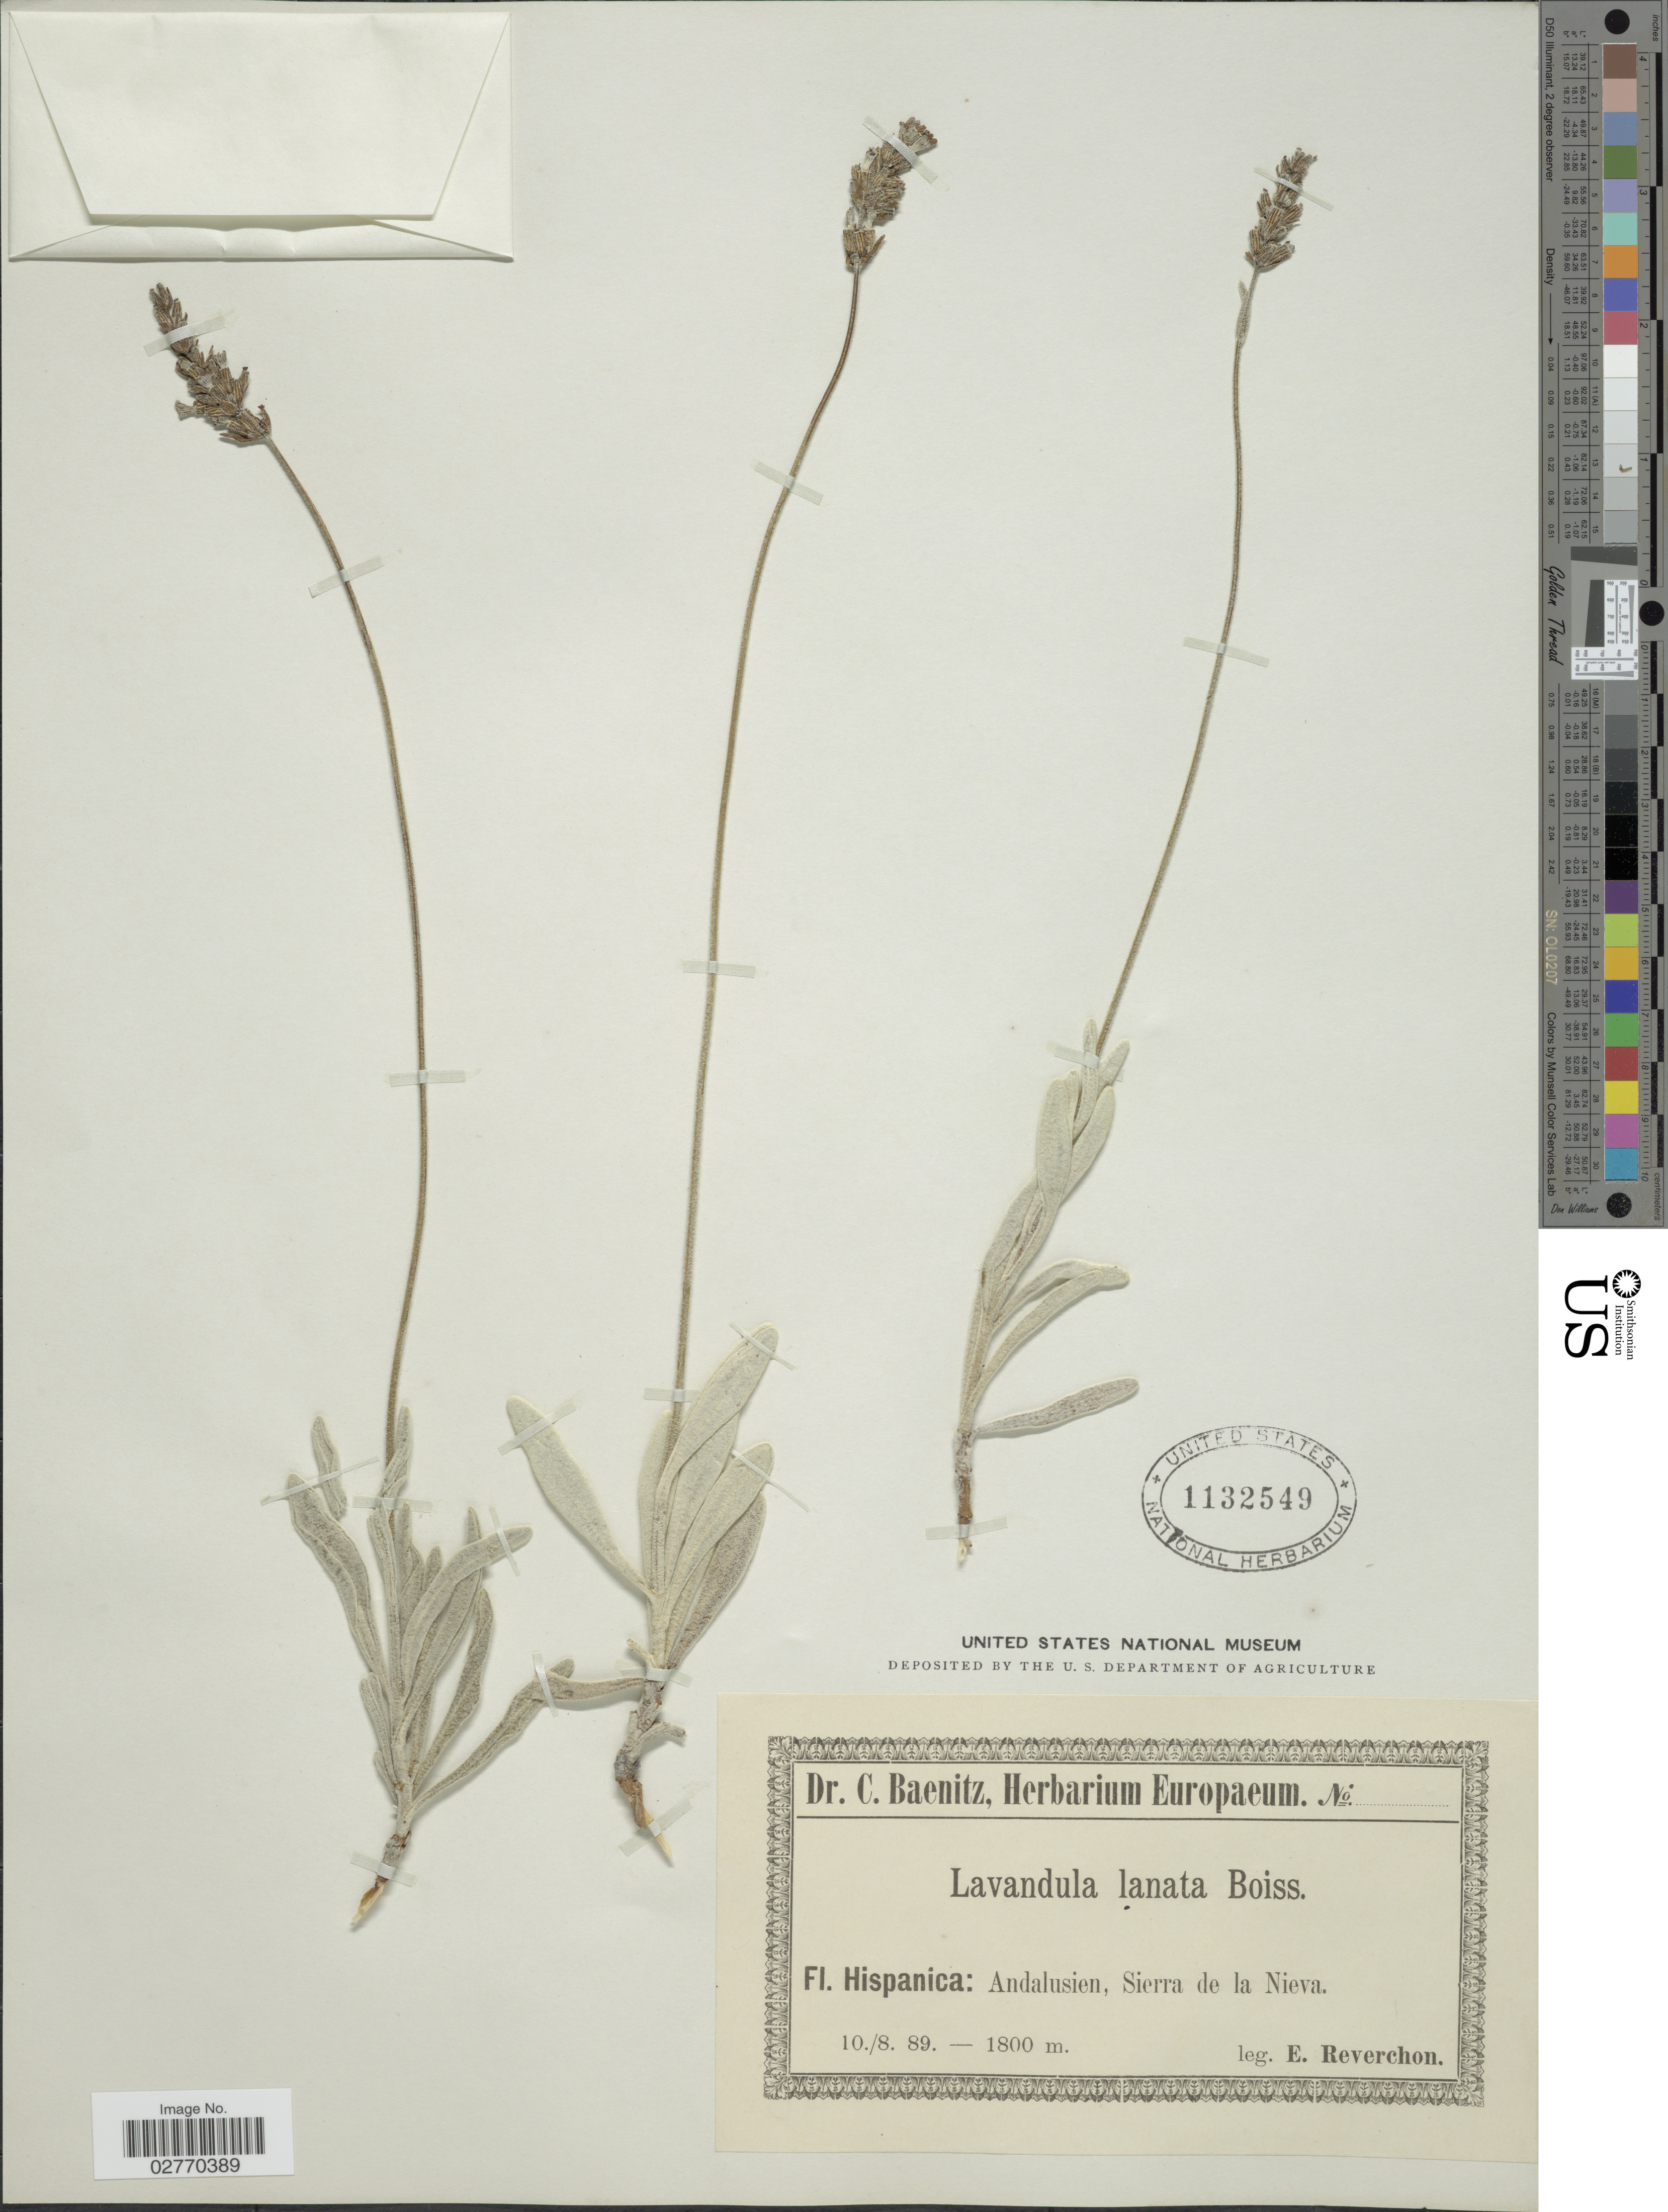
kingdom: Plantae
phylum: Tracheophyta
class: Magnoliopsida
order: Lamiales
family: Lamiaceae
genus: Lavandula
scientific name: Lavandula lanata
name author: Boiss.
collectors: E. Reverchon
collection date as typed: Transcribed d/m/y: 10/8/89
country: Spain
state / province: Andalucía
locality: Hispanica: Andalusien, Sierra de la Nieva.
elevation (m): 1800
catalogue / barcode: US 1132549